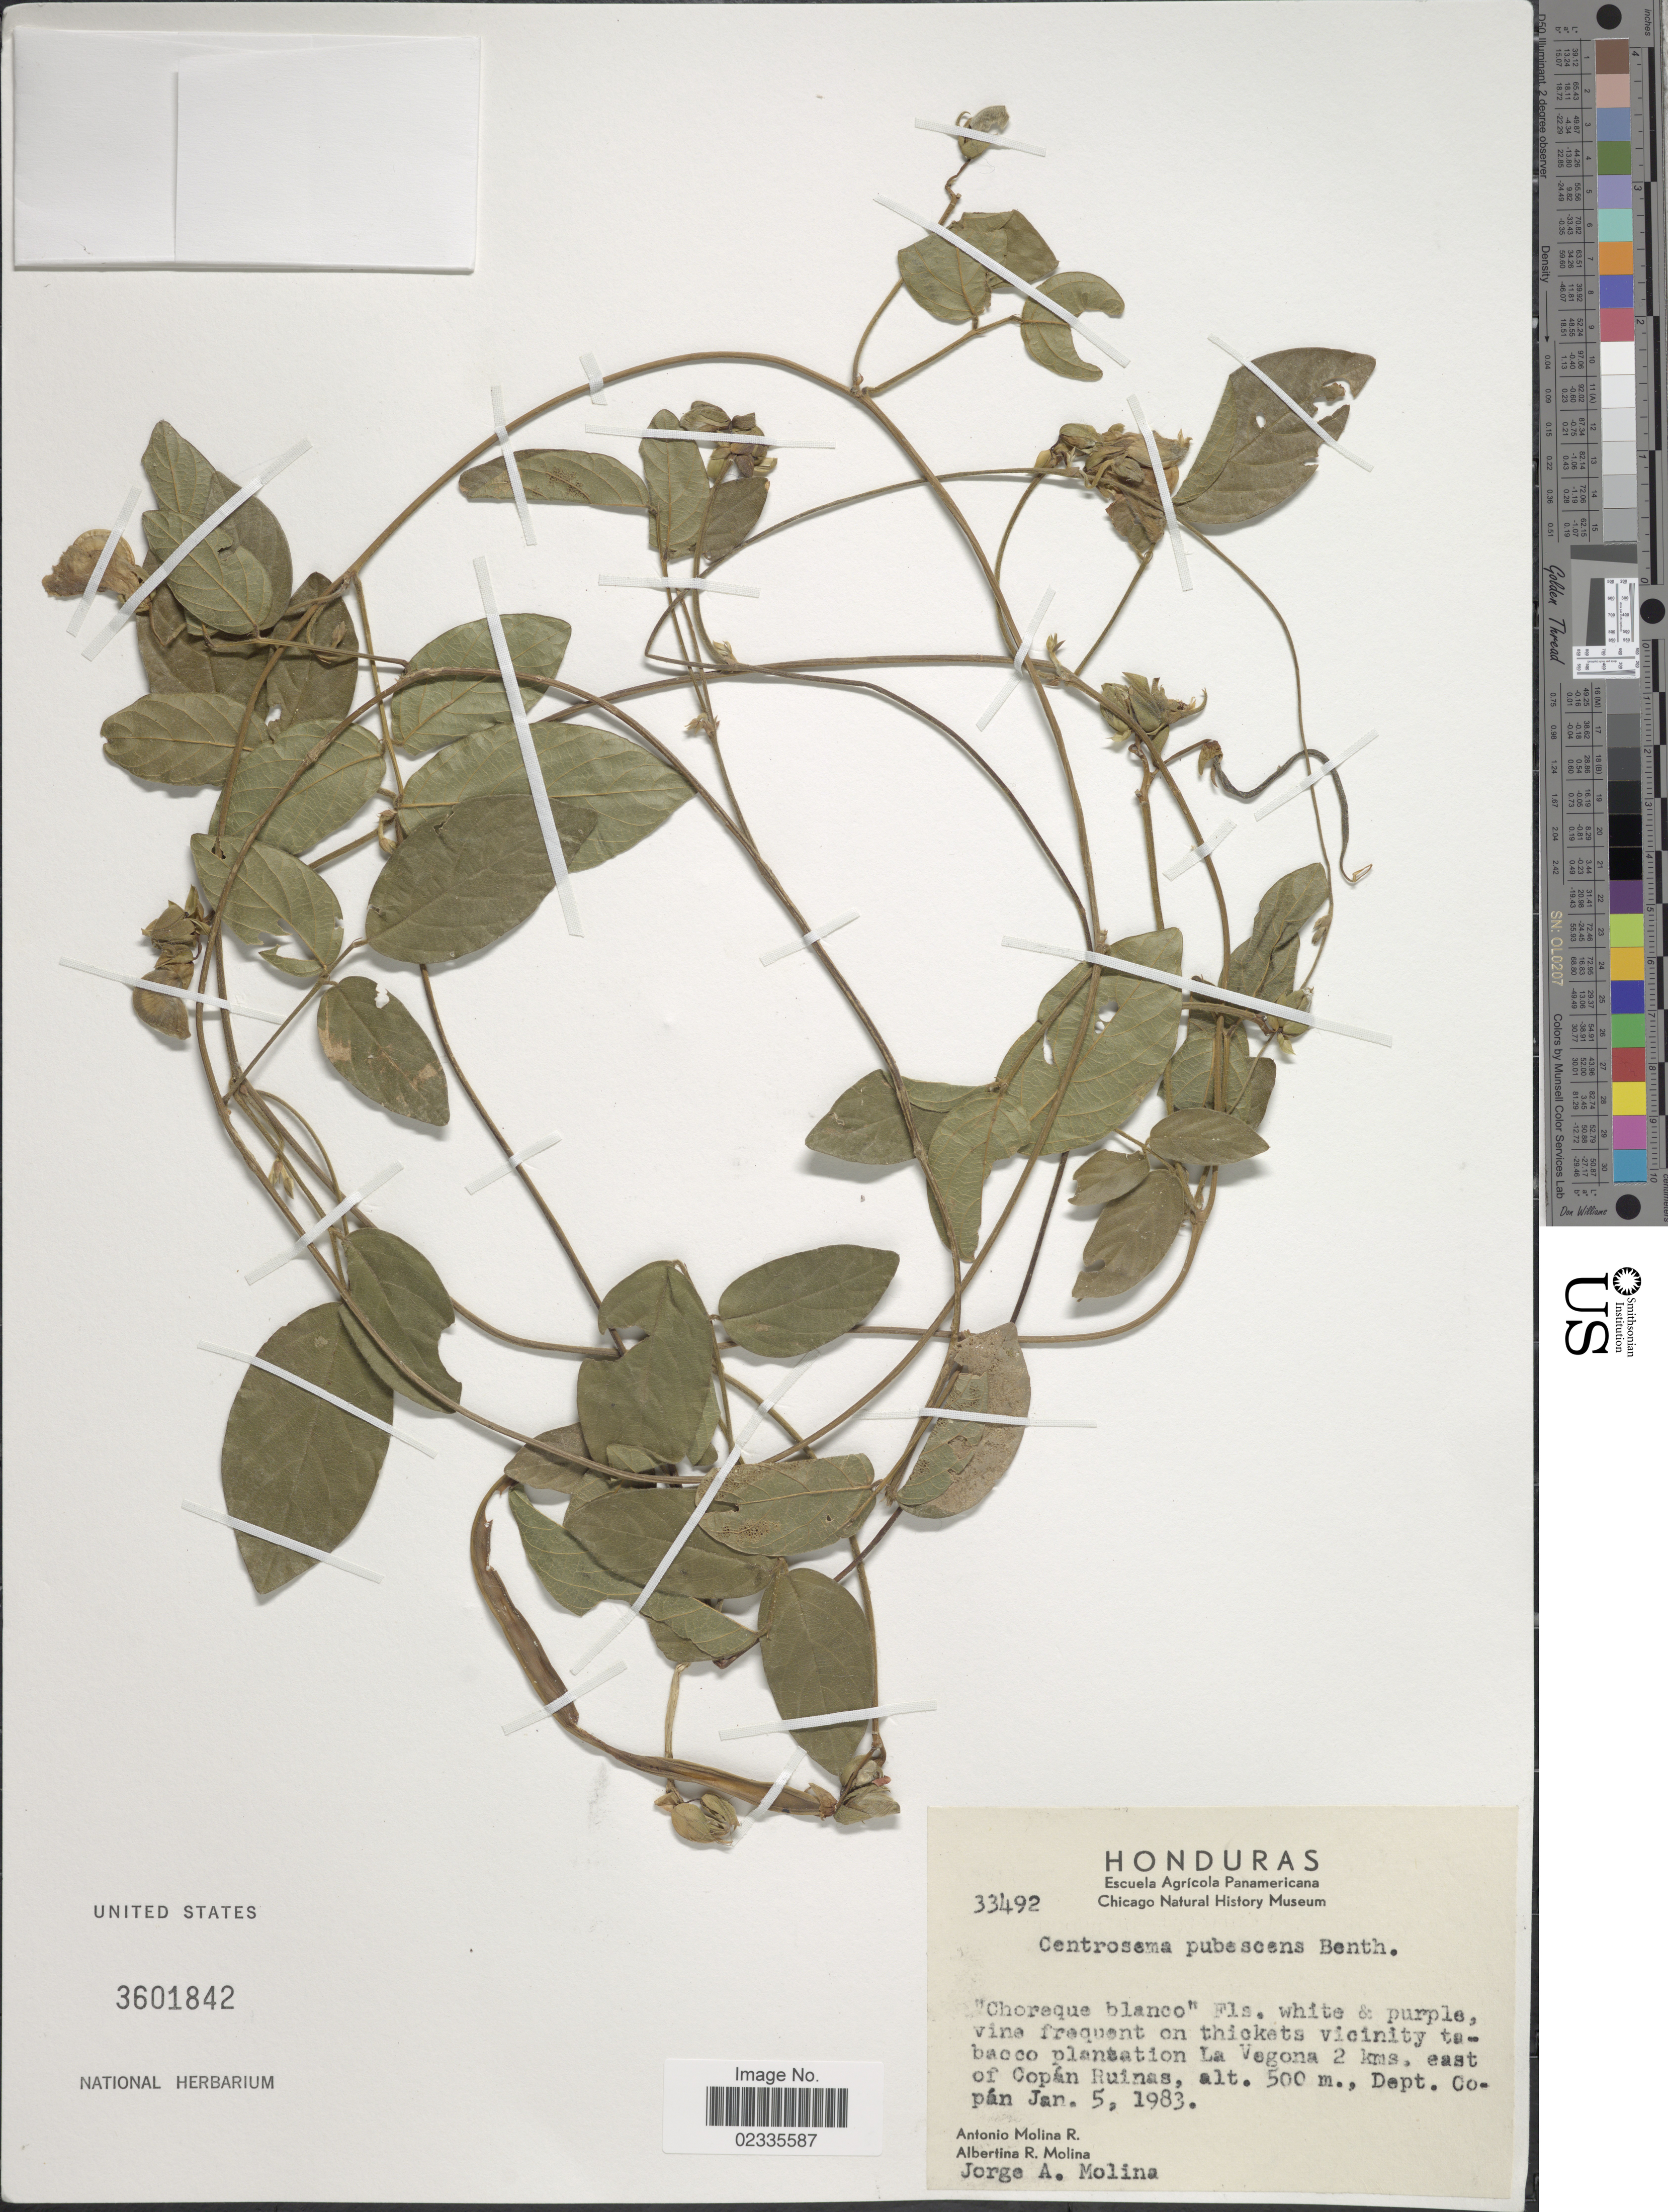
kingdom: Plantae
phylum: Tracheophyta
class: Magnoliopsida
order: Fabales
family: Fabaceae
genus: Centrosema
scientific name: Centrosema pubescens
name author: Benth.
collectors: A. Molina R., A. R. Molina & J. A. Molina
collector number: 33492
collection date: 1983-01-05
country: Honduras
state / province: Copán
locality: Vicinity tabacco plantation La Vagona 2 kms. east of Copan Ruinas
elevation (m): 500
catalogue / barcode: US 3601842